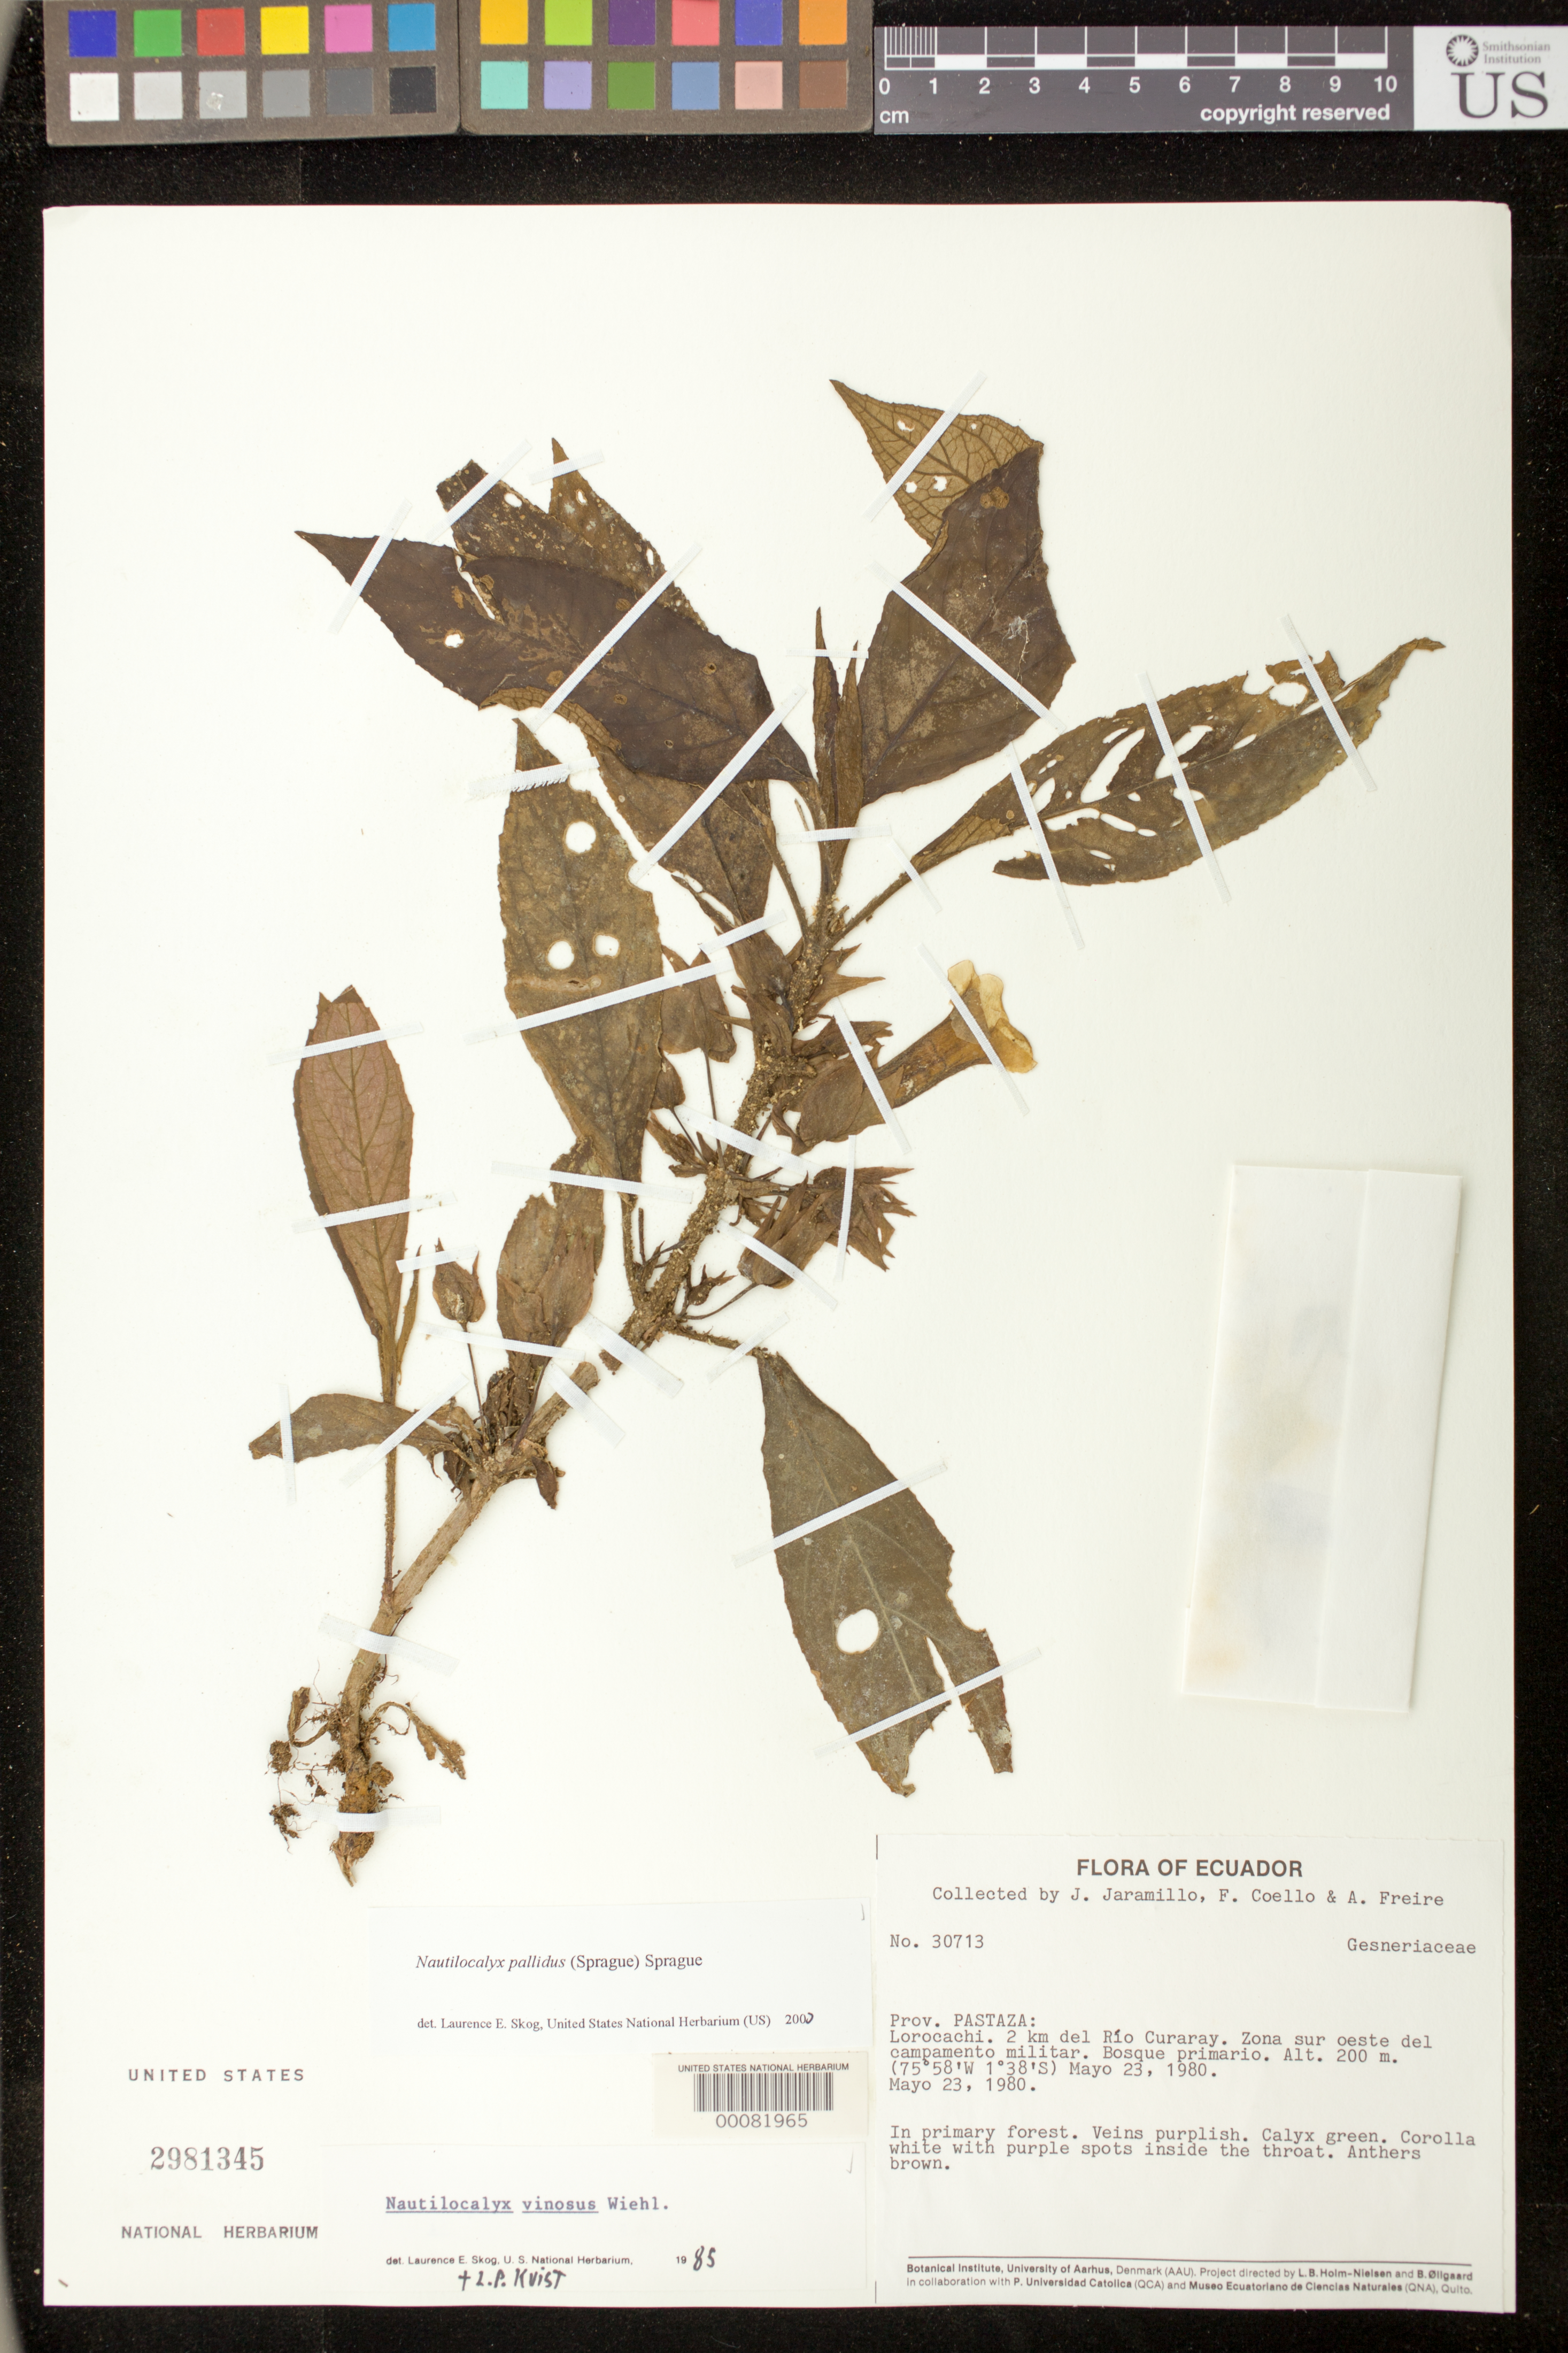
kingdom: Plantae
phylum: Tracheophyta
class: Magnoliopsida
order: Lamiales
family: Gesneriaceae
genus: Nautilocalyx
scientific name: Nautilocalyx pallidus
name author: (Sprague) C. Sprague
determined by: Skog, Laurence E.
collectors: J. L. Jaramillo, F. Coello & A. Freire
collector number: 30713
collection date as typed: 23 May 1980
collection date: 1980-05-23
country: Ecuador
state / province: Pastaza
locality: Lorocachi, 2 km del Río Curaray, zona sur oeste del campamento militar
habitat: Bosque primario; in primary forest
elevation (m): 200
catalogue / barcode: US 2981345